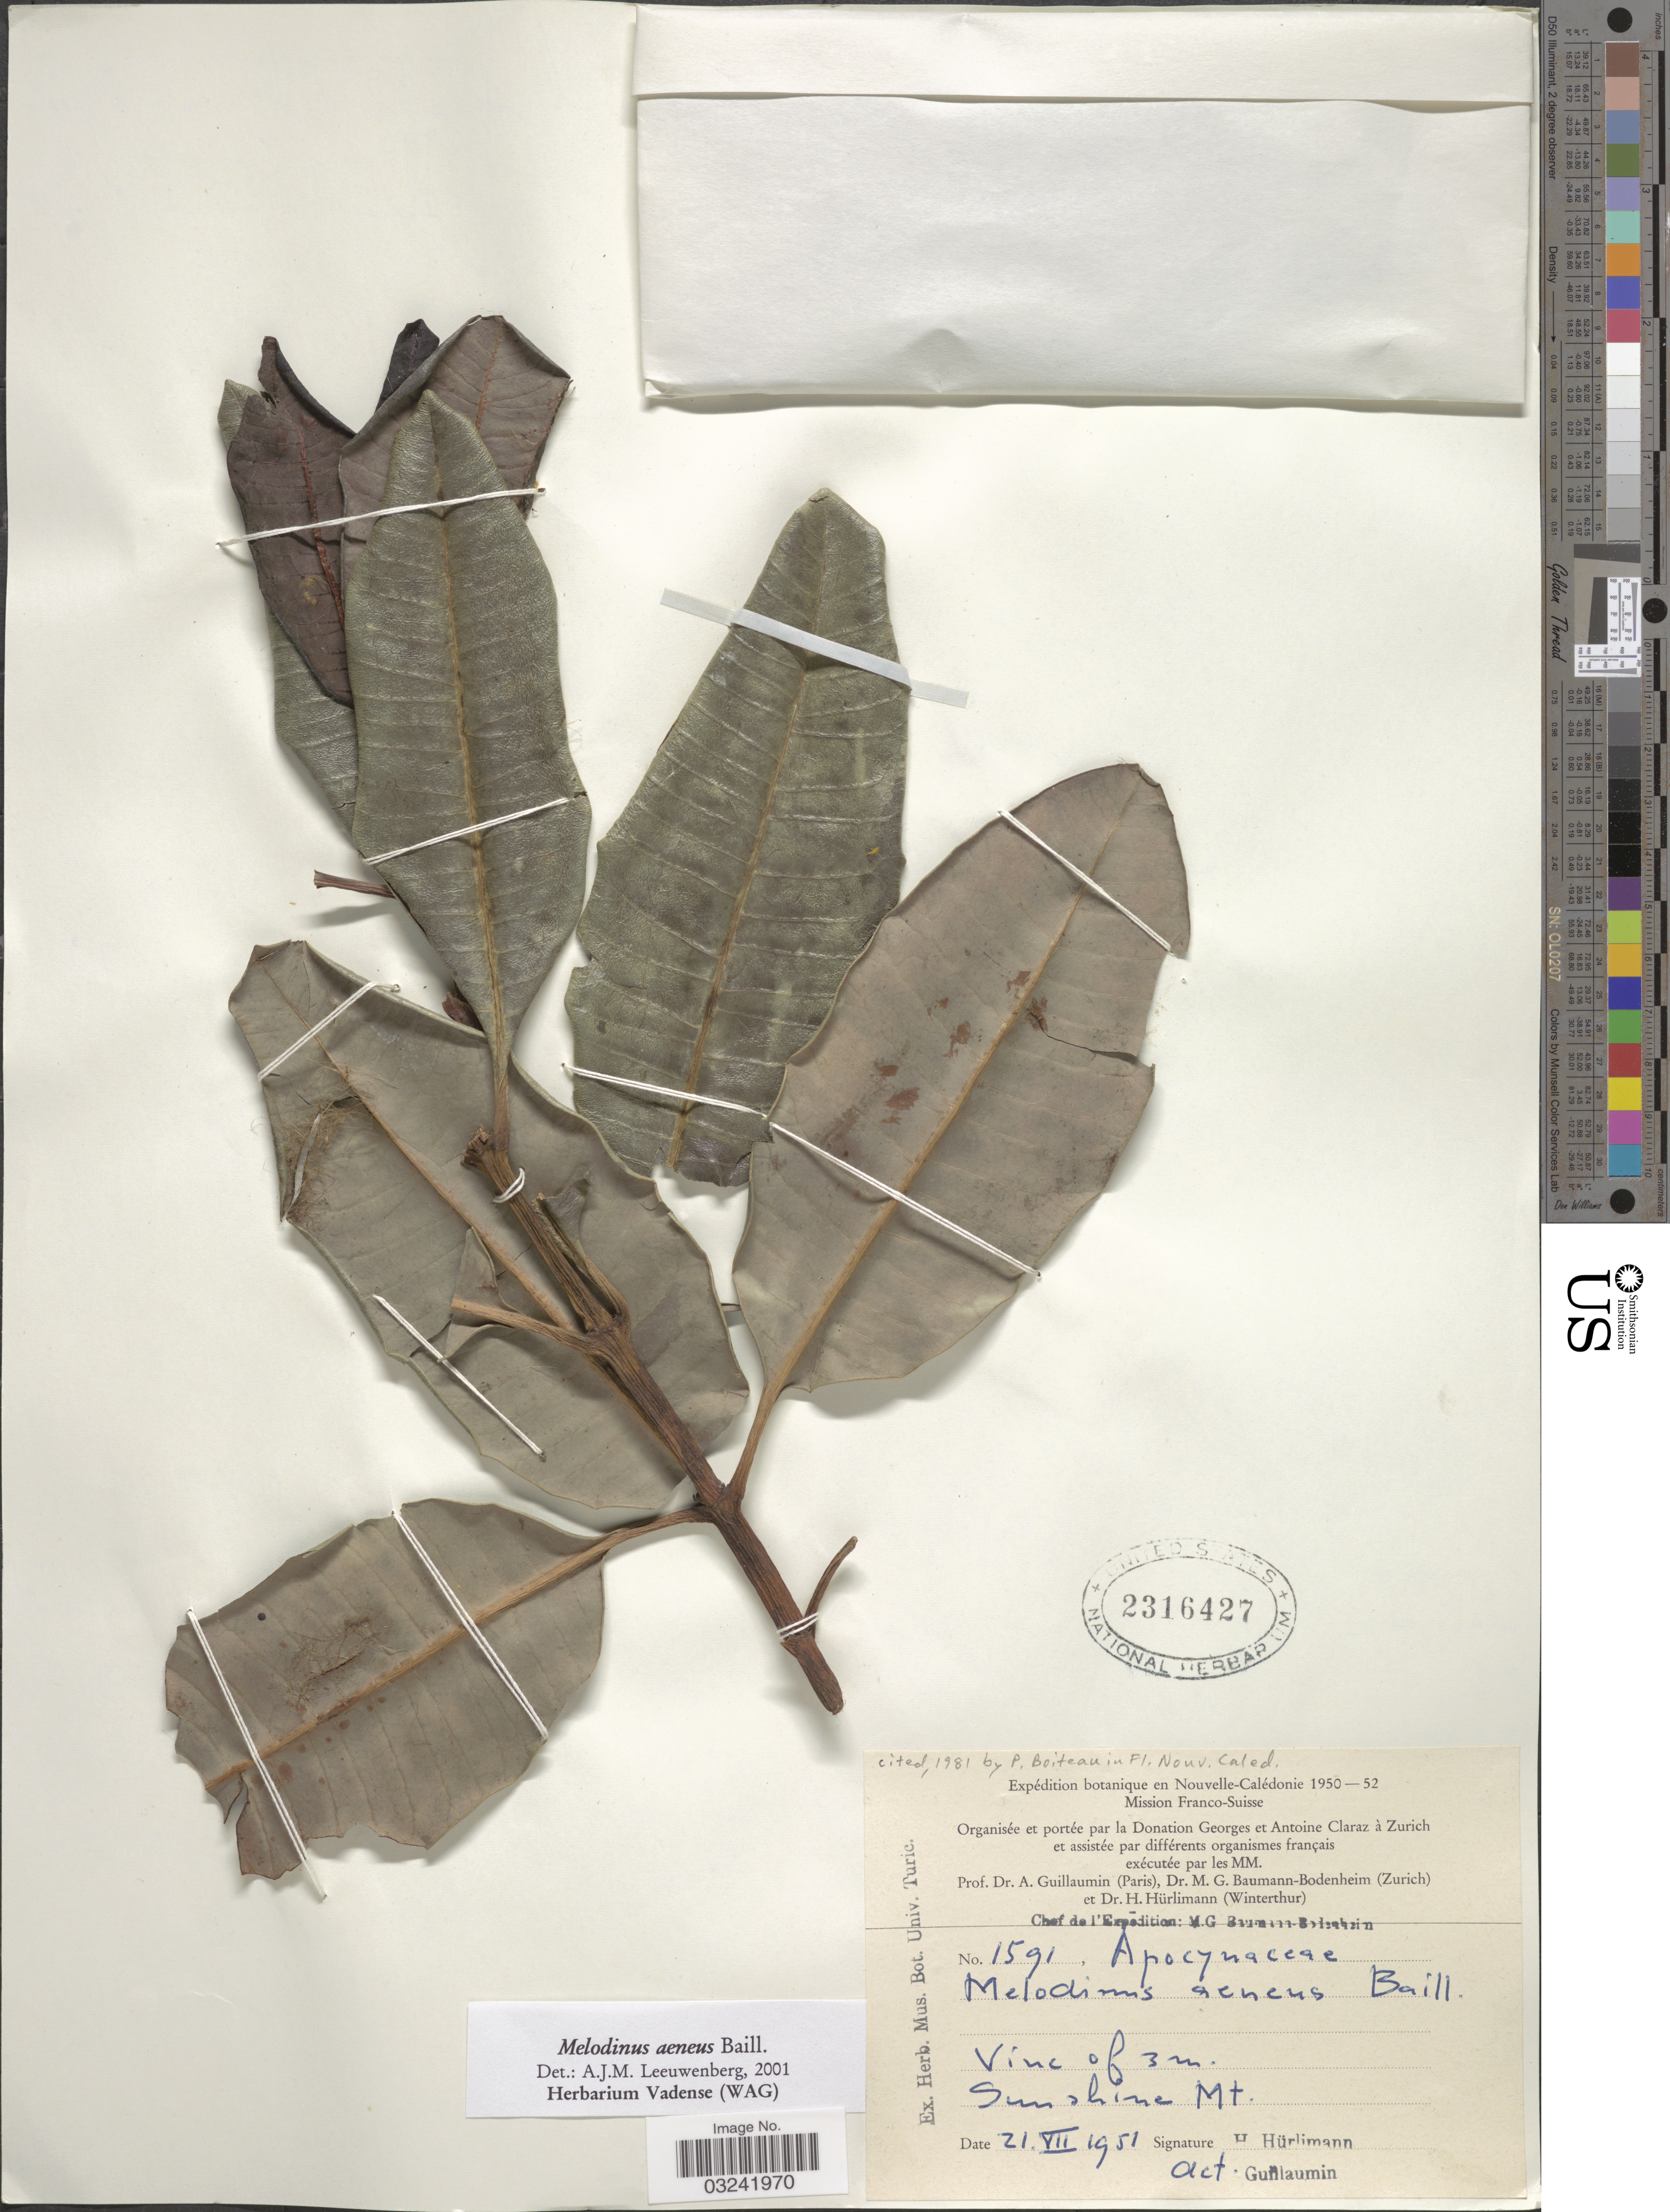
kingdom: Plantae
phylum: Tracheophyta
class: Magnoliopsida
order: Gentianales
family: Apocynaceae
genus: Melodinus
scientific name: Melodinus aeneus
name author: Baill.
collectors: H. Hürlimann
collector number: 1591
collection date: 1951-07-21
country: New Caledonia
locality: Nouvelle Calédonie, Sunshine Mt.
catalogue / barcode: US 2316427